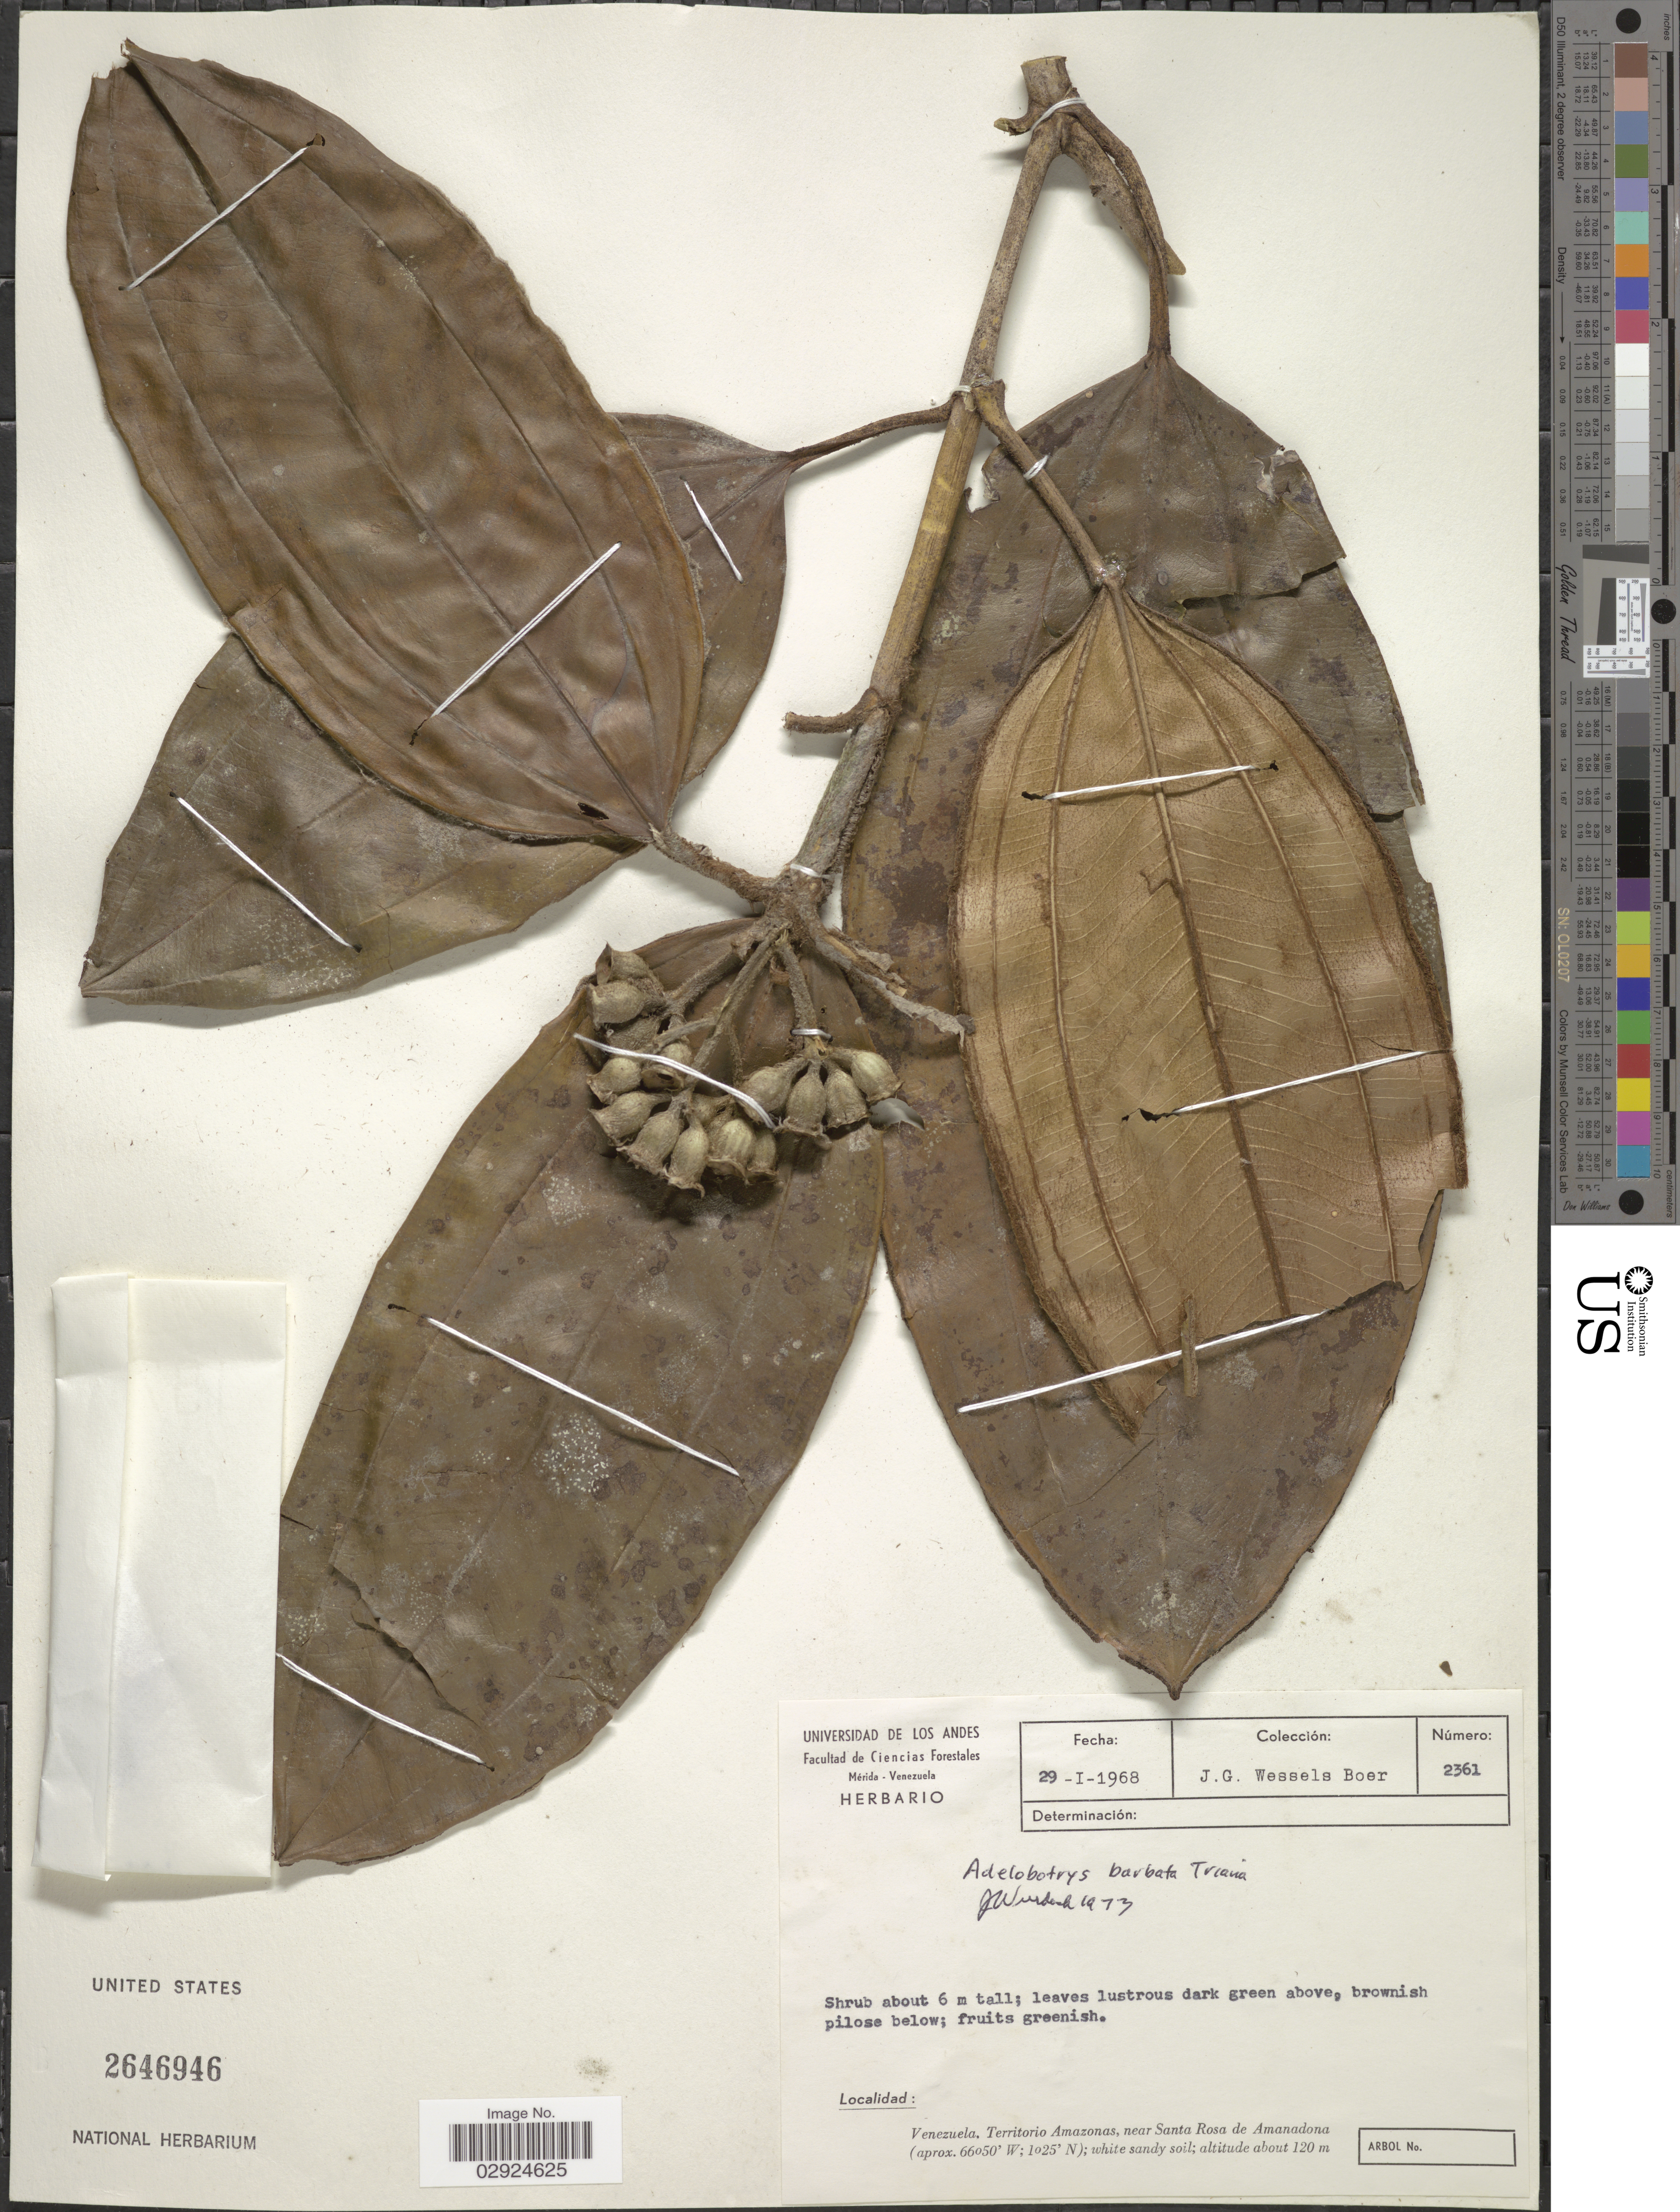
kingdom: Plantae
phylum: Tracheophyta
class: Magnoliopsida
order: Myrtales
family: Melastomataceae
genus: Adelobotrys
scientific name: Adelobotrys barbatus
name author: Triana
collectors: J. G. Wessels Boer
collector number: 2361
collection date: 1968-01-29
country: Venezuela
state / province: Amazonas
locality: Territorio Amazonas, near Santa Rosa de Amanadona.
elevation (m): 120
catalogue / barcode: US 2646946